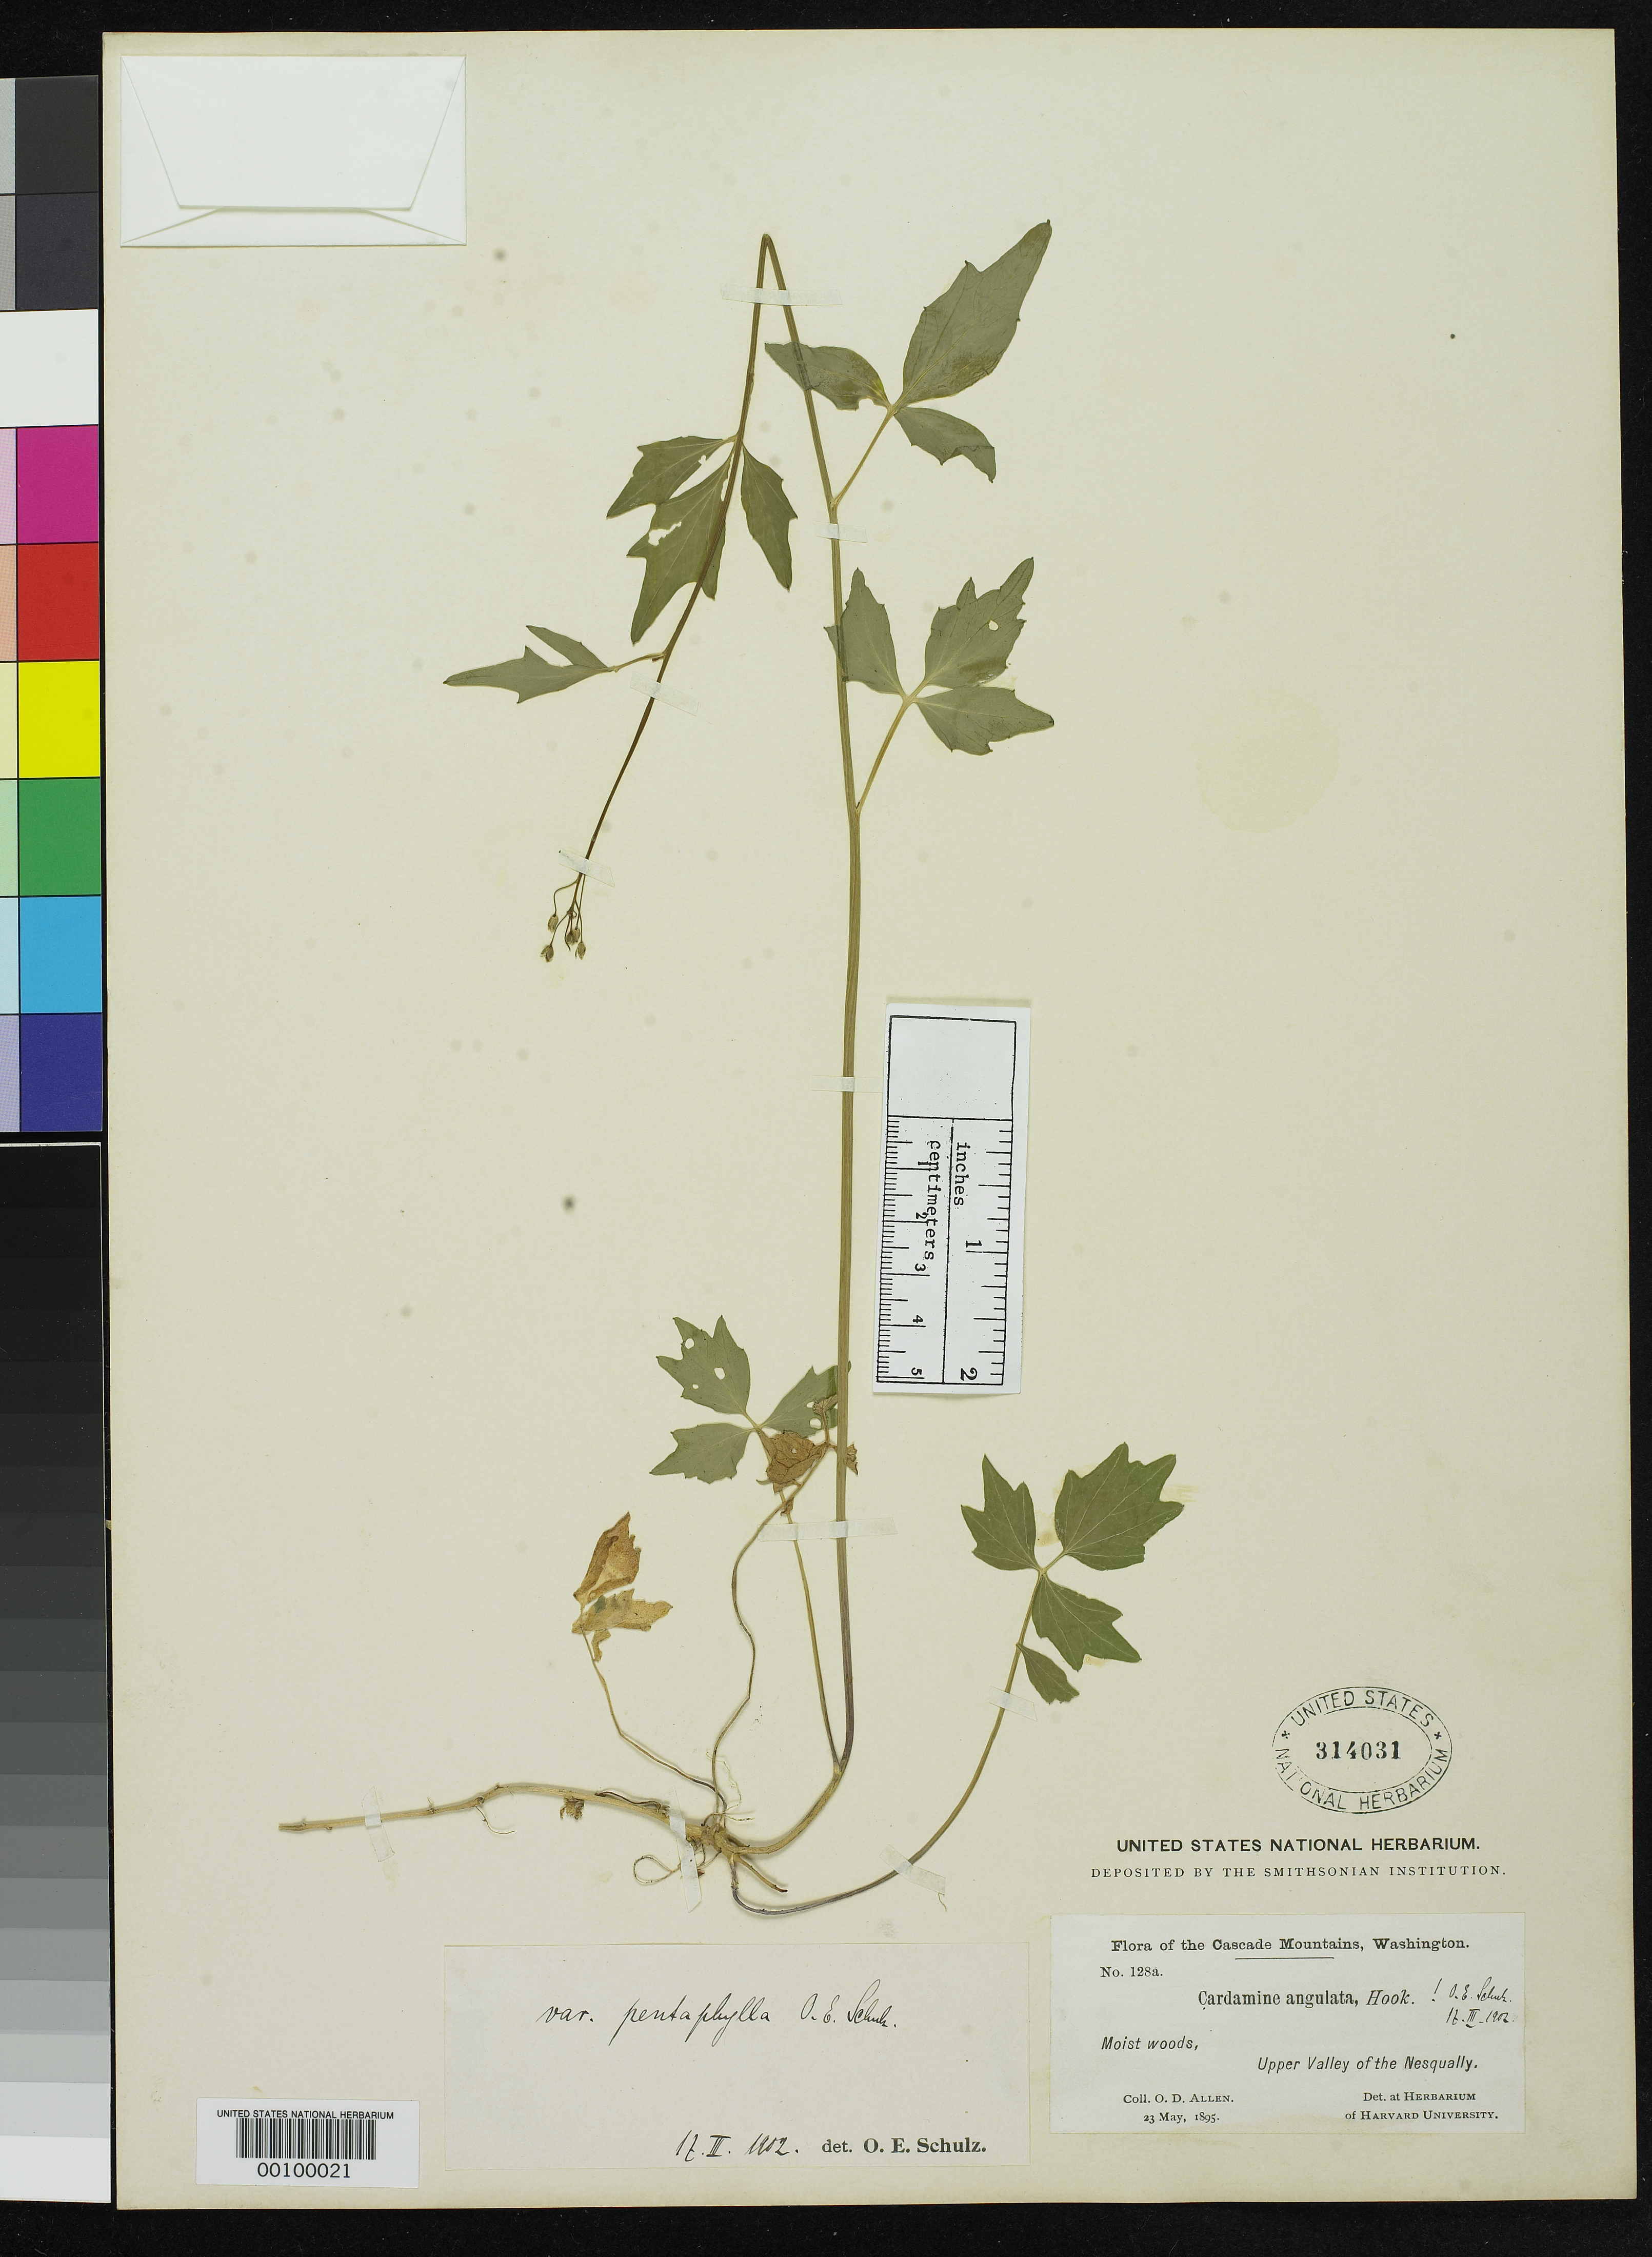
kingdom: Plantae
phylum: Tracheophyta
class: Magnoliopsida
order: Brassicales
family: Brassicaceae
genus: Cardamine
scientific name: Cardamine angulata var. pentaphylla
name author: O.E. Schulz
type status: Type Collection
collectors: O. D. Allen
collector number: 128 a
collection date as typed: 23 May 1895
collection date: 1895-05-23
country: United States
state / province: Washington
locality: Cascade Mountains, upper Valley of Nesqually.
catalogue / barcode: US 314031